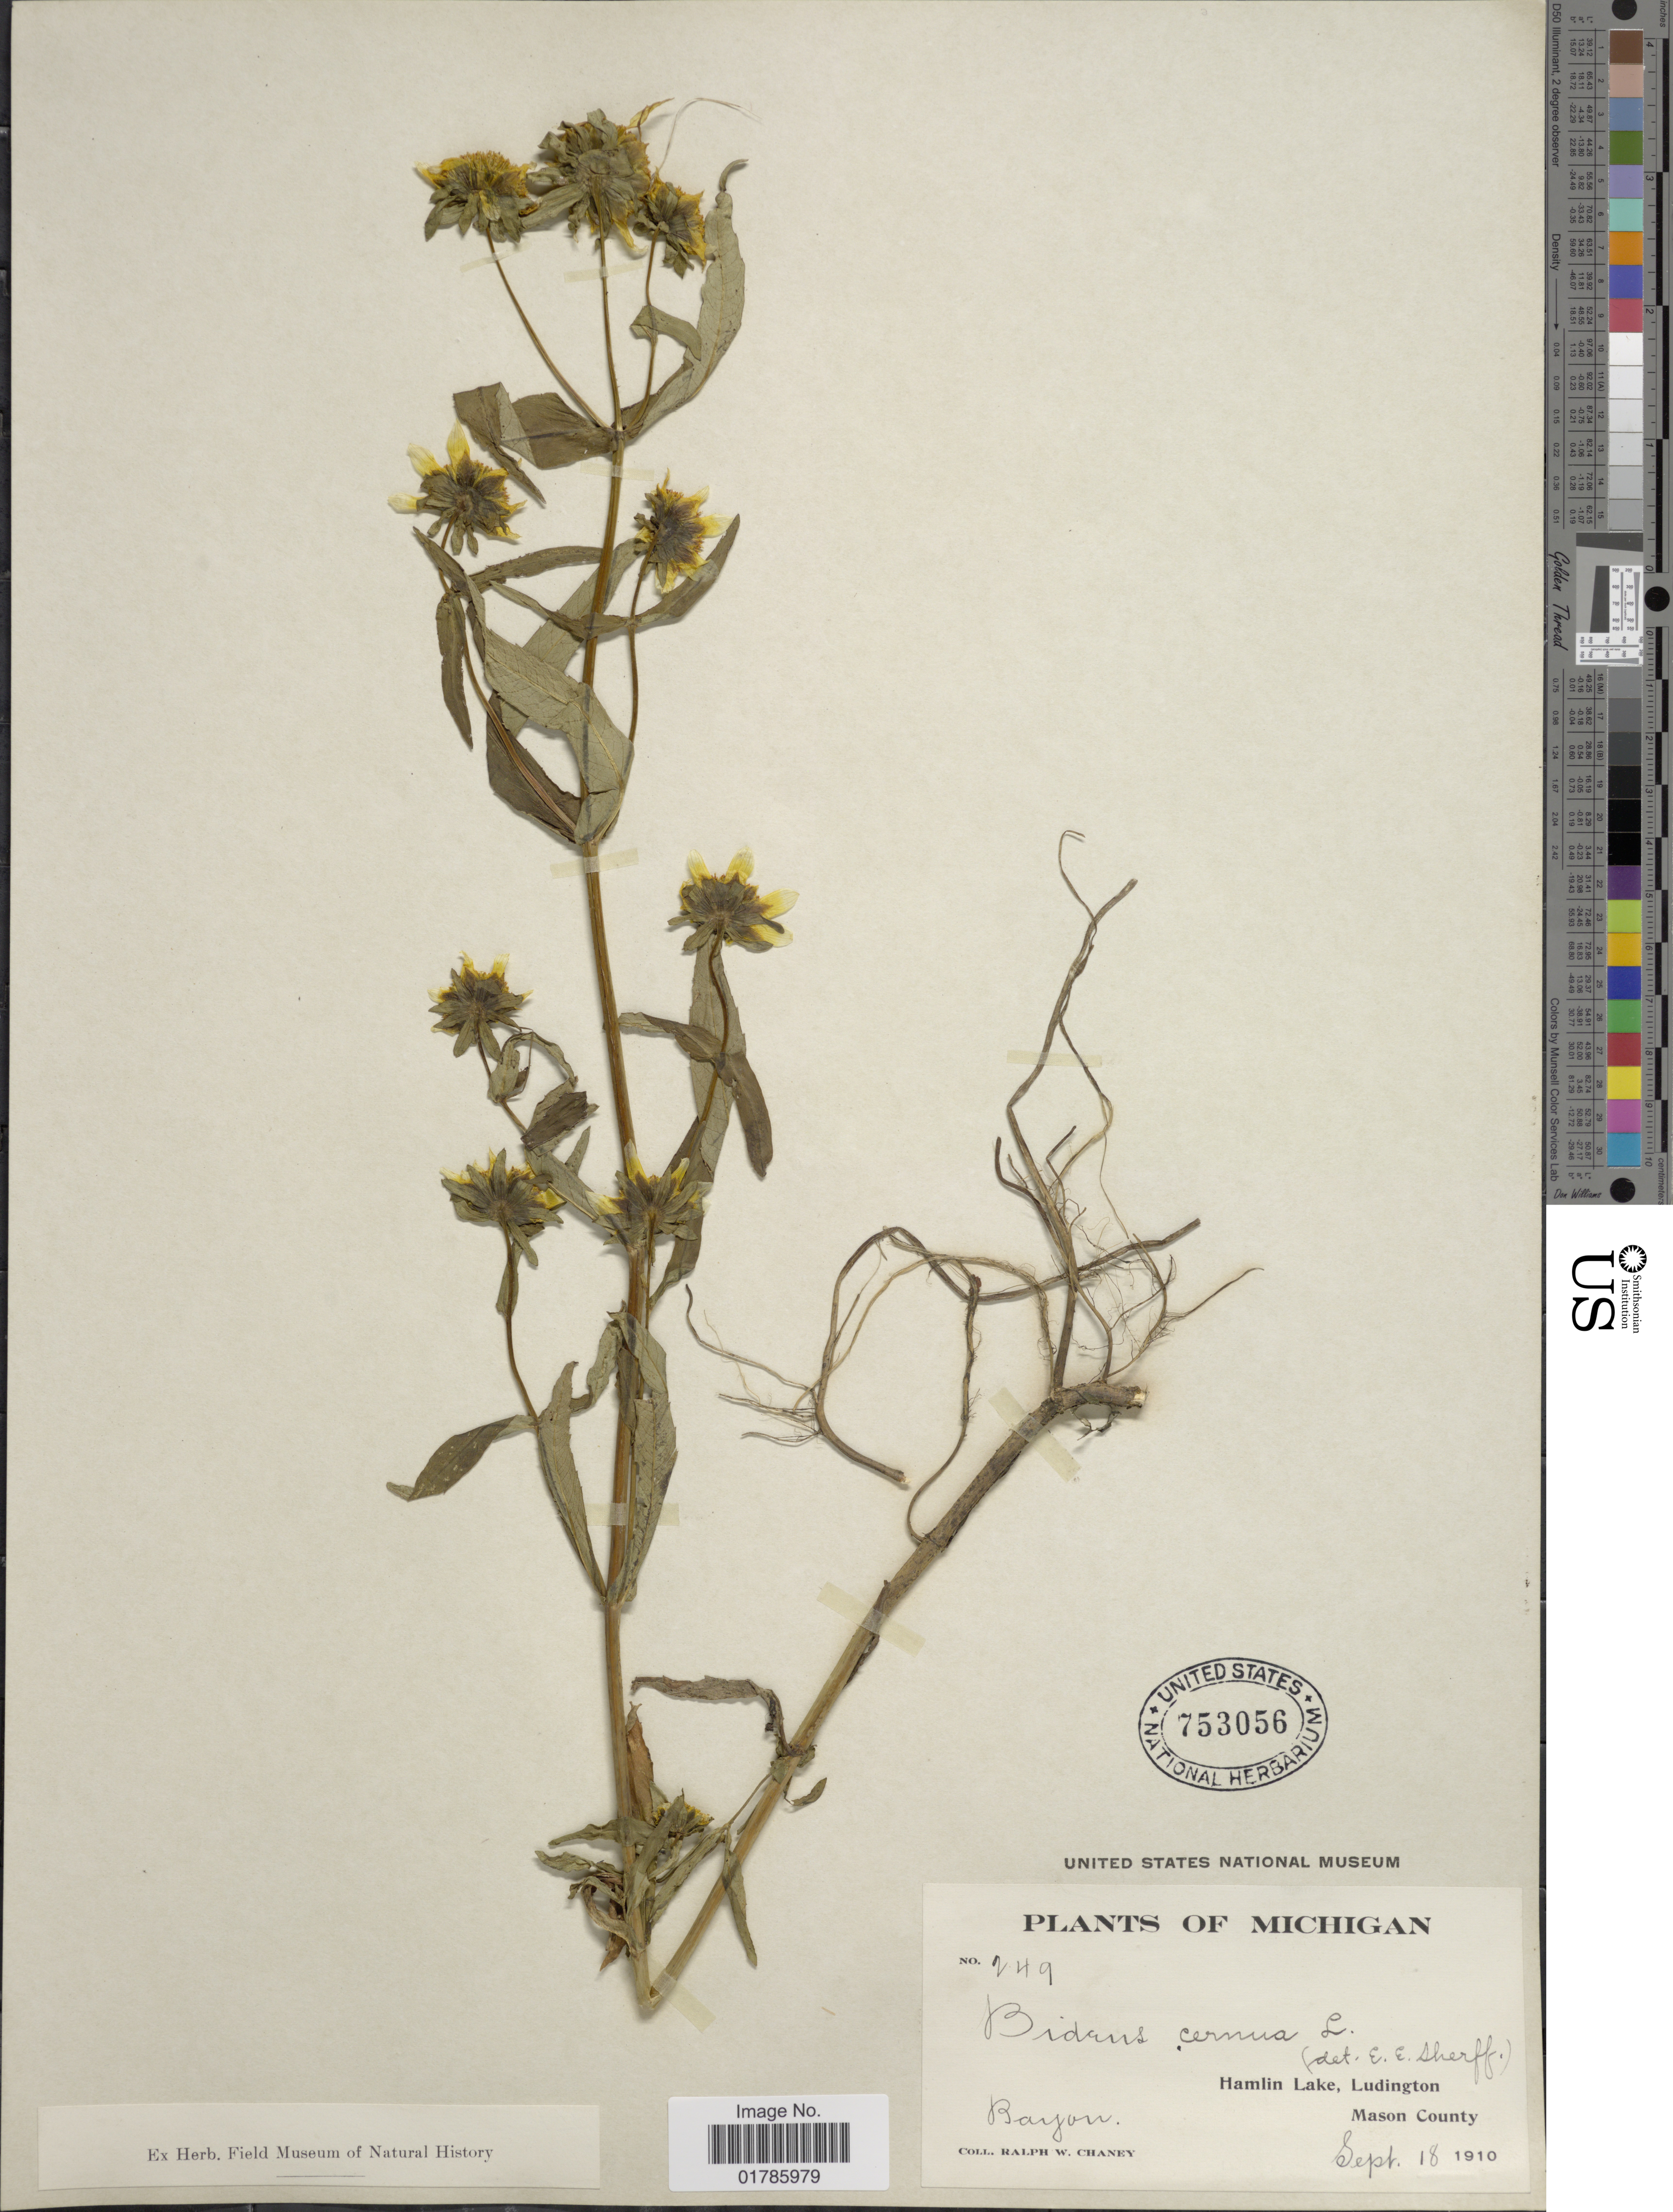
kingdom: Plantae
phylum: Tracheophyta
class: Magnoliopsida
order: Asterales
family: Asteraceae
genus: Bidens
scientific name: Bidens cernua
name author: L.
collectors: R. Chaney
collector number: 249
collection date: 1910-09-18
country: United States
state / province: Michigan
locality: Hamlin Lake, Ludington, Mason County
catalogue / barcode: US 753056